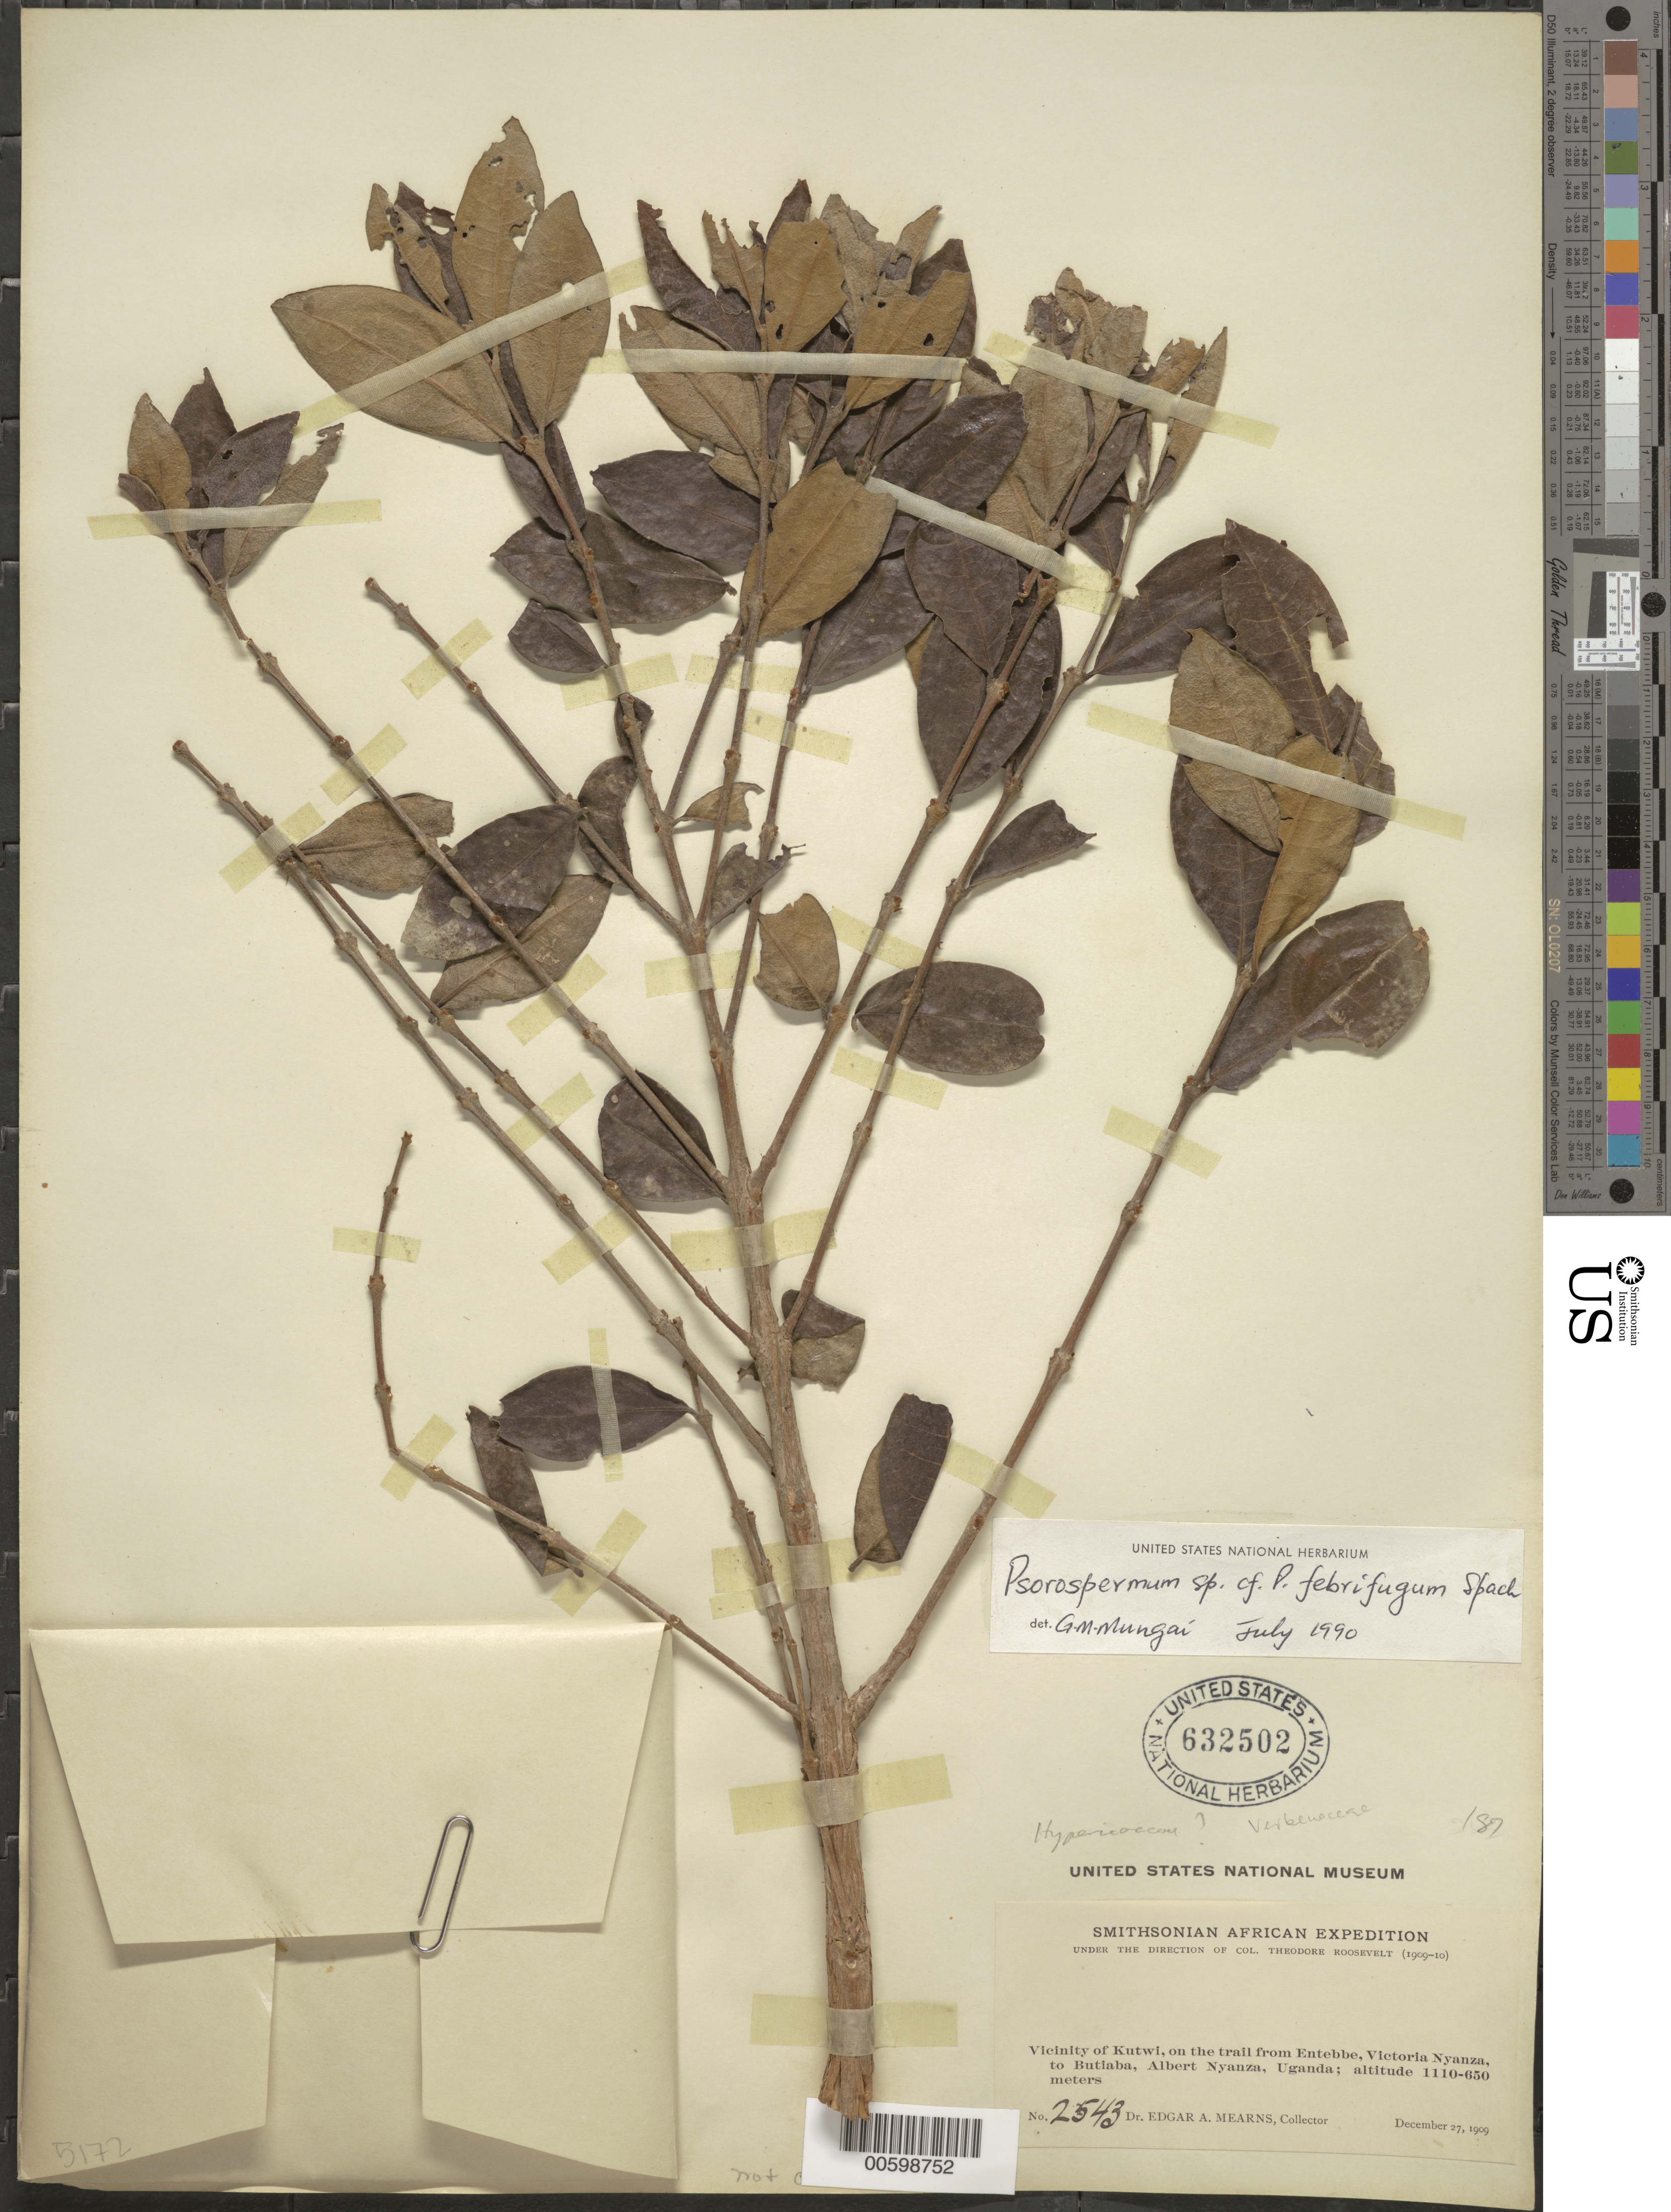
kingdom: Plantae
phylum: Tracheophyta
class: Magnoliopsida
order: Malpighiales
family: Hypericaceae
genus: Psorospermum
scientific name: Psorospermum febrifugum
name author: Spach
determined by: Mungai, G. M.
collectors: E. A. Mearns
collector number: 2543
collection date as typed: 27 Dec 1909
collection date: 1909-12-27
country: Uganda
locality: Vicinity of Kutwi, on the trail from Entebbe, Victoria Nyanza, to Butiaba, Albert Nyanza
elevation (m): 1110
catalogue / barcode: US 632502